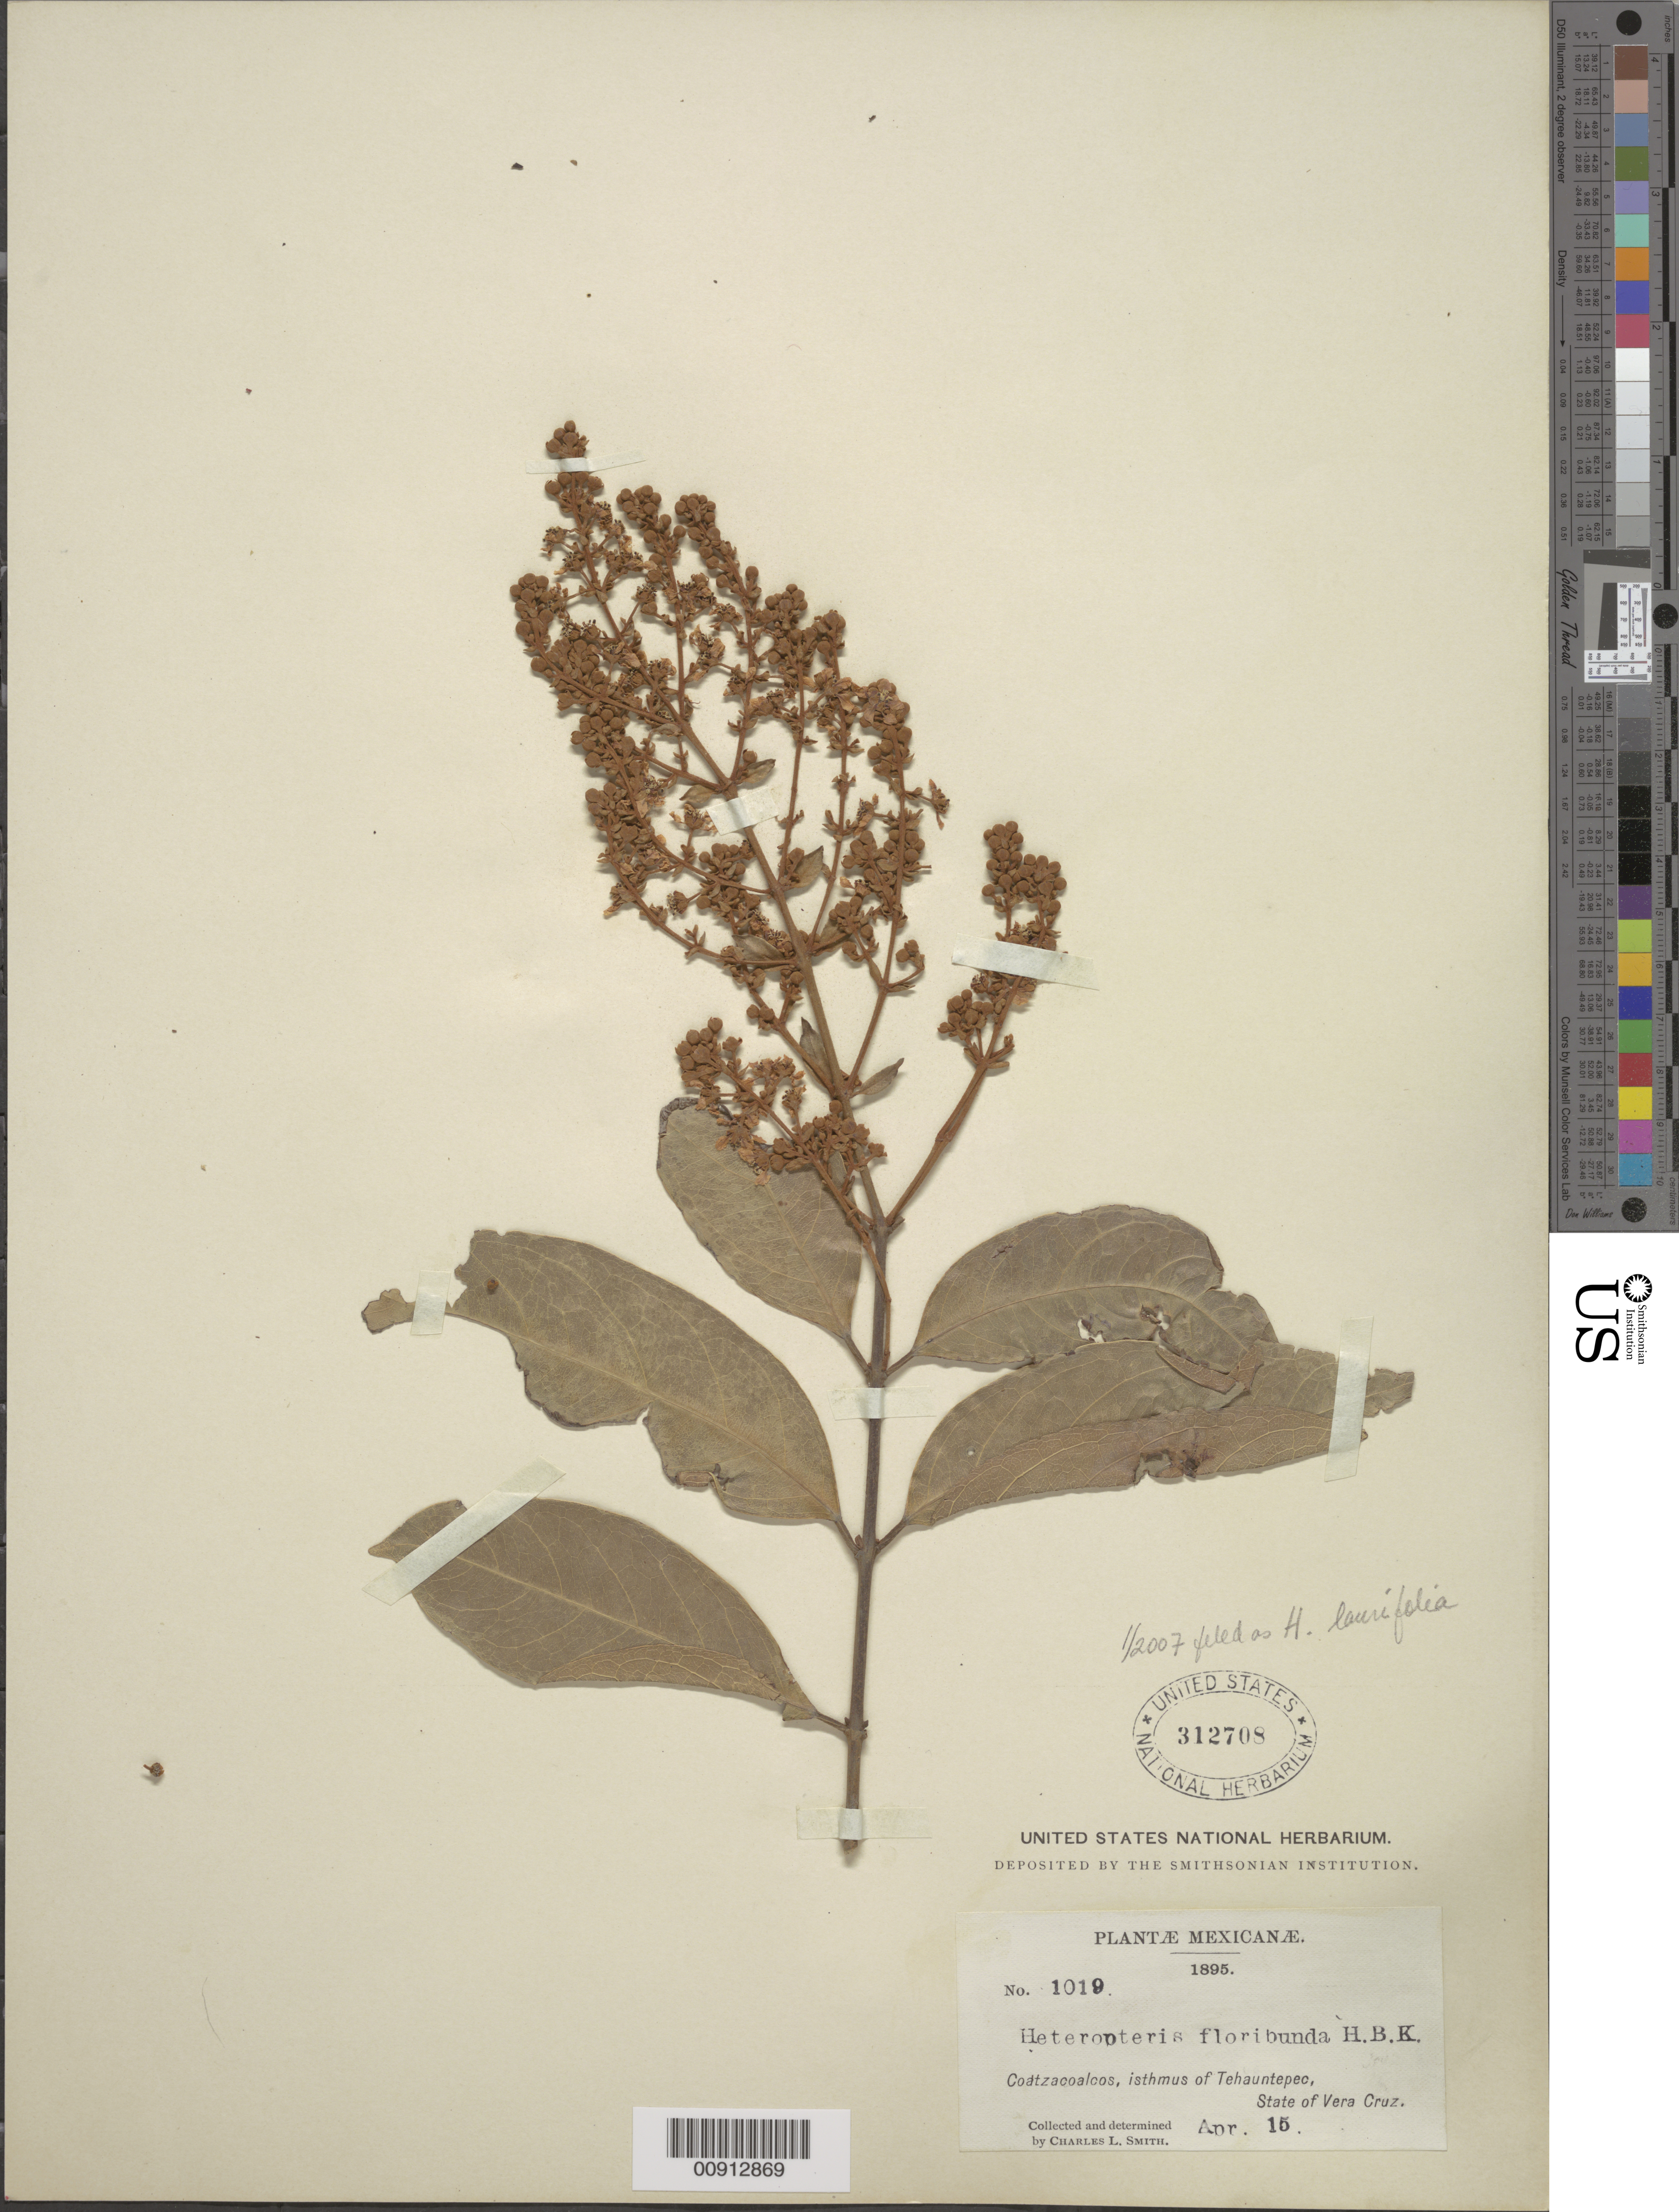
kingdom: Plantae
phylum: Tracheophyta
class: Magnoliopsida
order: Malpighiales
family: Malpighiaceae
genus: Heteropterys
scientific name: Heteropterys laurifolia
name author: (L.) A. Juss.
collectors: C. L. Smith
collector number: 1019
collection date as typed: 15 Apr 1895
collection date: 1895-04-15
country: Mexico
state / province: Veracruz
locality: Coatzacoalcos, isthmus of Tehauntepec [sic]. State of Veracruz.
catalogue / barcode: US 312708